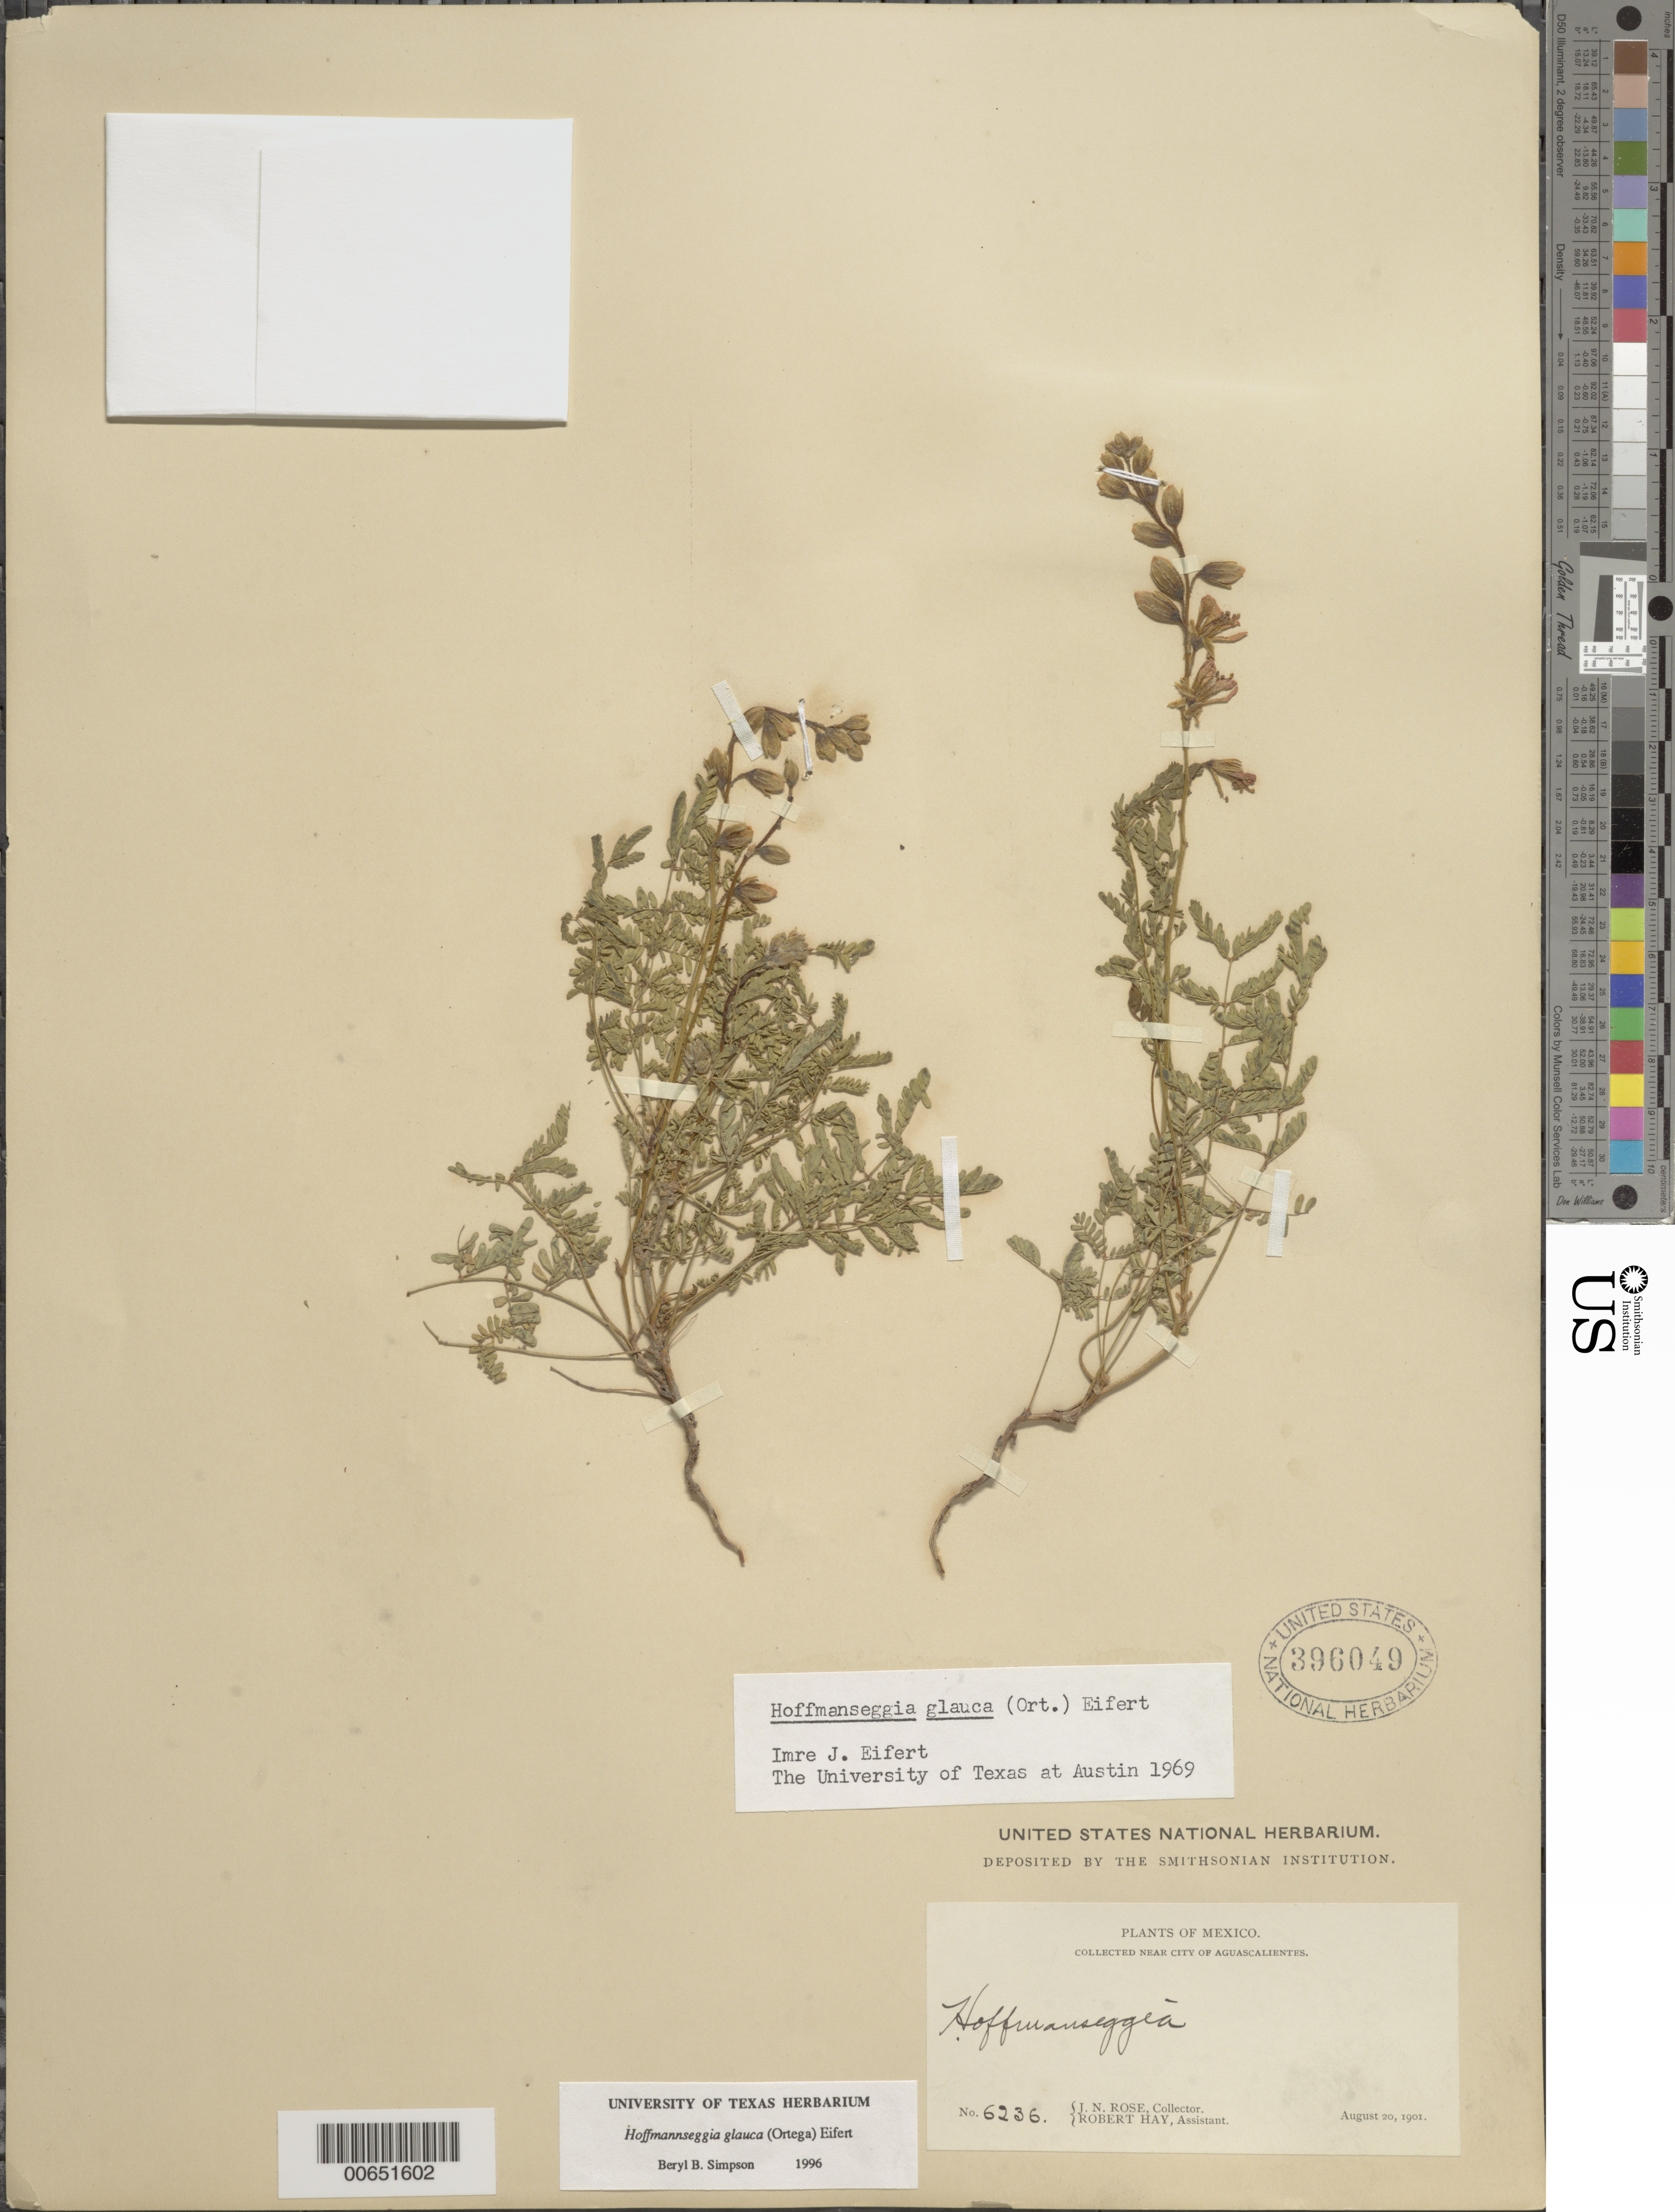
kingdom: Plantae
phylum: Tracheophyta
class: Magnoliopsida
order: Fabales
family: Fabaceae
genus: Hoffmannseggia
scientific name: Hoffmannseggia glauca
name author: (Ortega) Eifert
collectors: J. N. Rose & R. H. Hay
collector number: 6236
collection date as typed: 20 Aug 1901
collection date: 1901-08-20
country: Mexico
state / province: Aguascalientes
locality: Aguascalientes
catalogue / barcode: US 396049